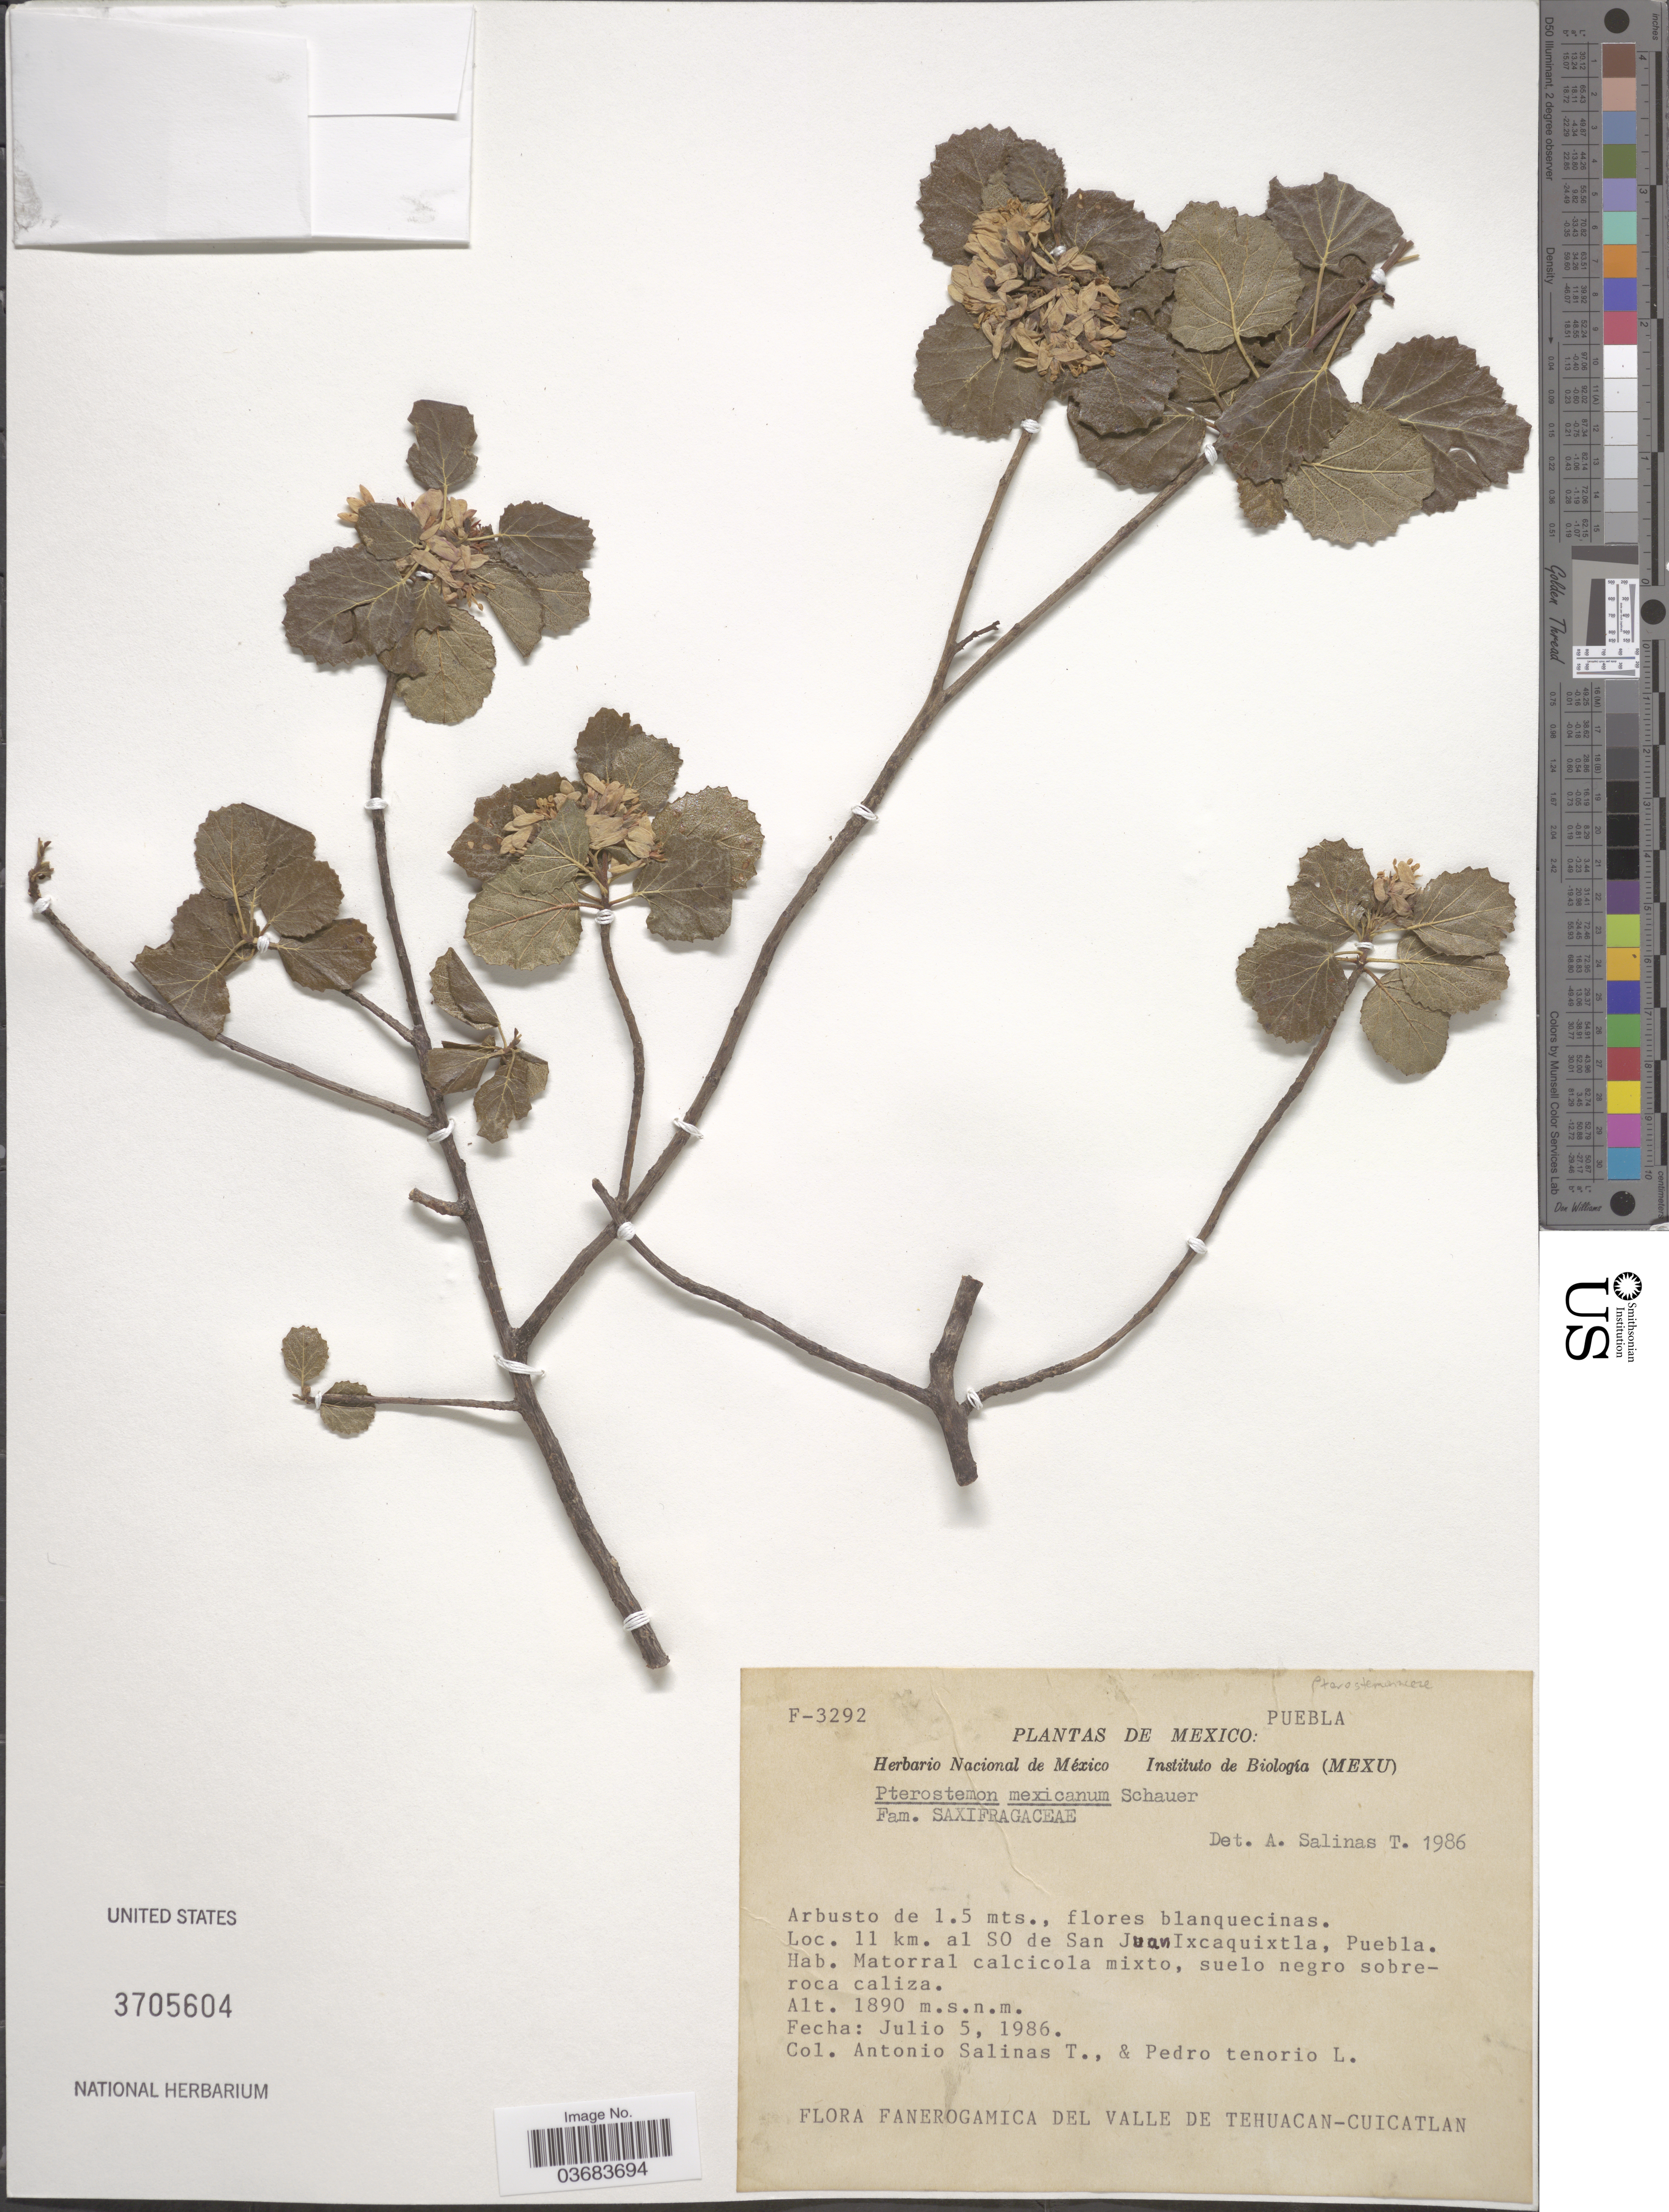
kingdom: Plantae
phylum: Tracheophyta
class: Magnoliopsida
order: Saxifragales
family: Iteaceae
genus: Pterostemon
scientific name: Pterostemon mexicanus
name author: Schauer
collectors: A. Salinas T. & P. Tenorio L.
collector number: F-3292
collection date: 1986-07-05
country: Mexico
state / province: Puebla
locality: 11 km. al SO de San Juan Ixcaquixtla. Fanerogamica Del Valle De Tehuacan-Cuicatlan.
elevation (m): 1890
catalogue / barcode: US 3705604